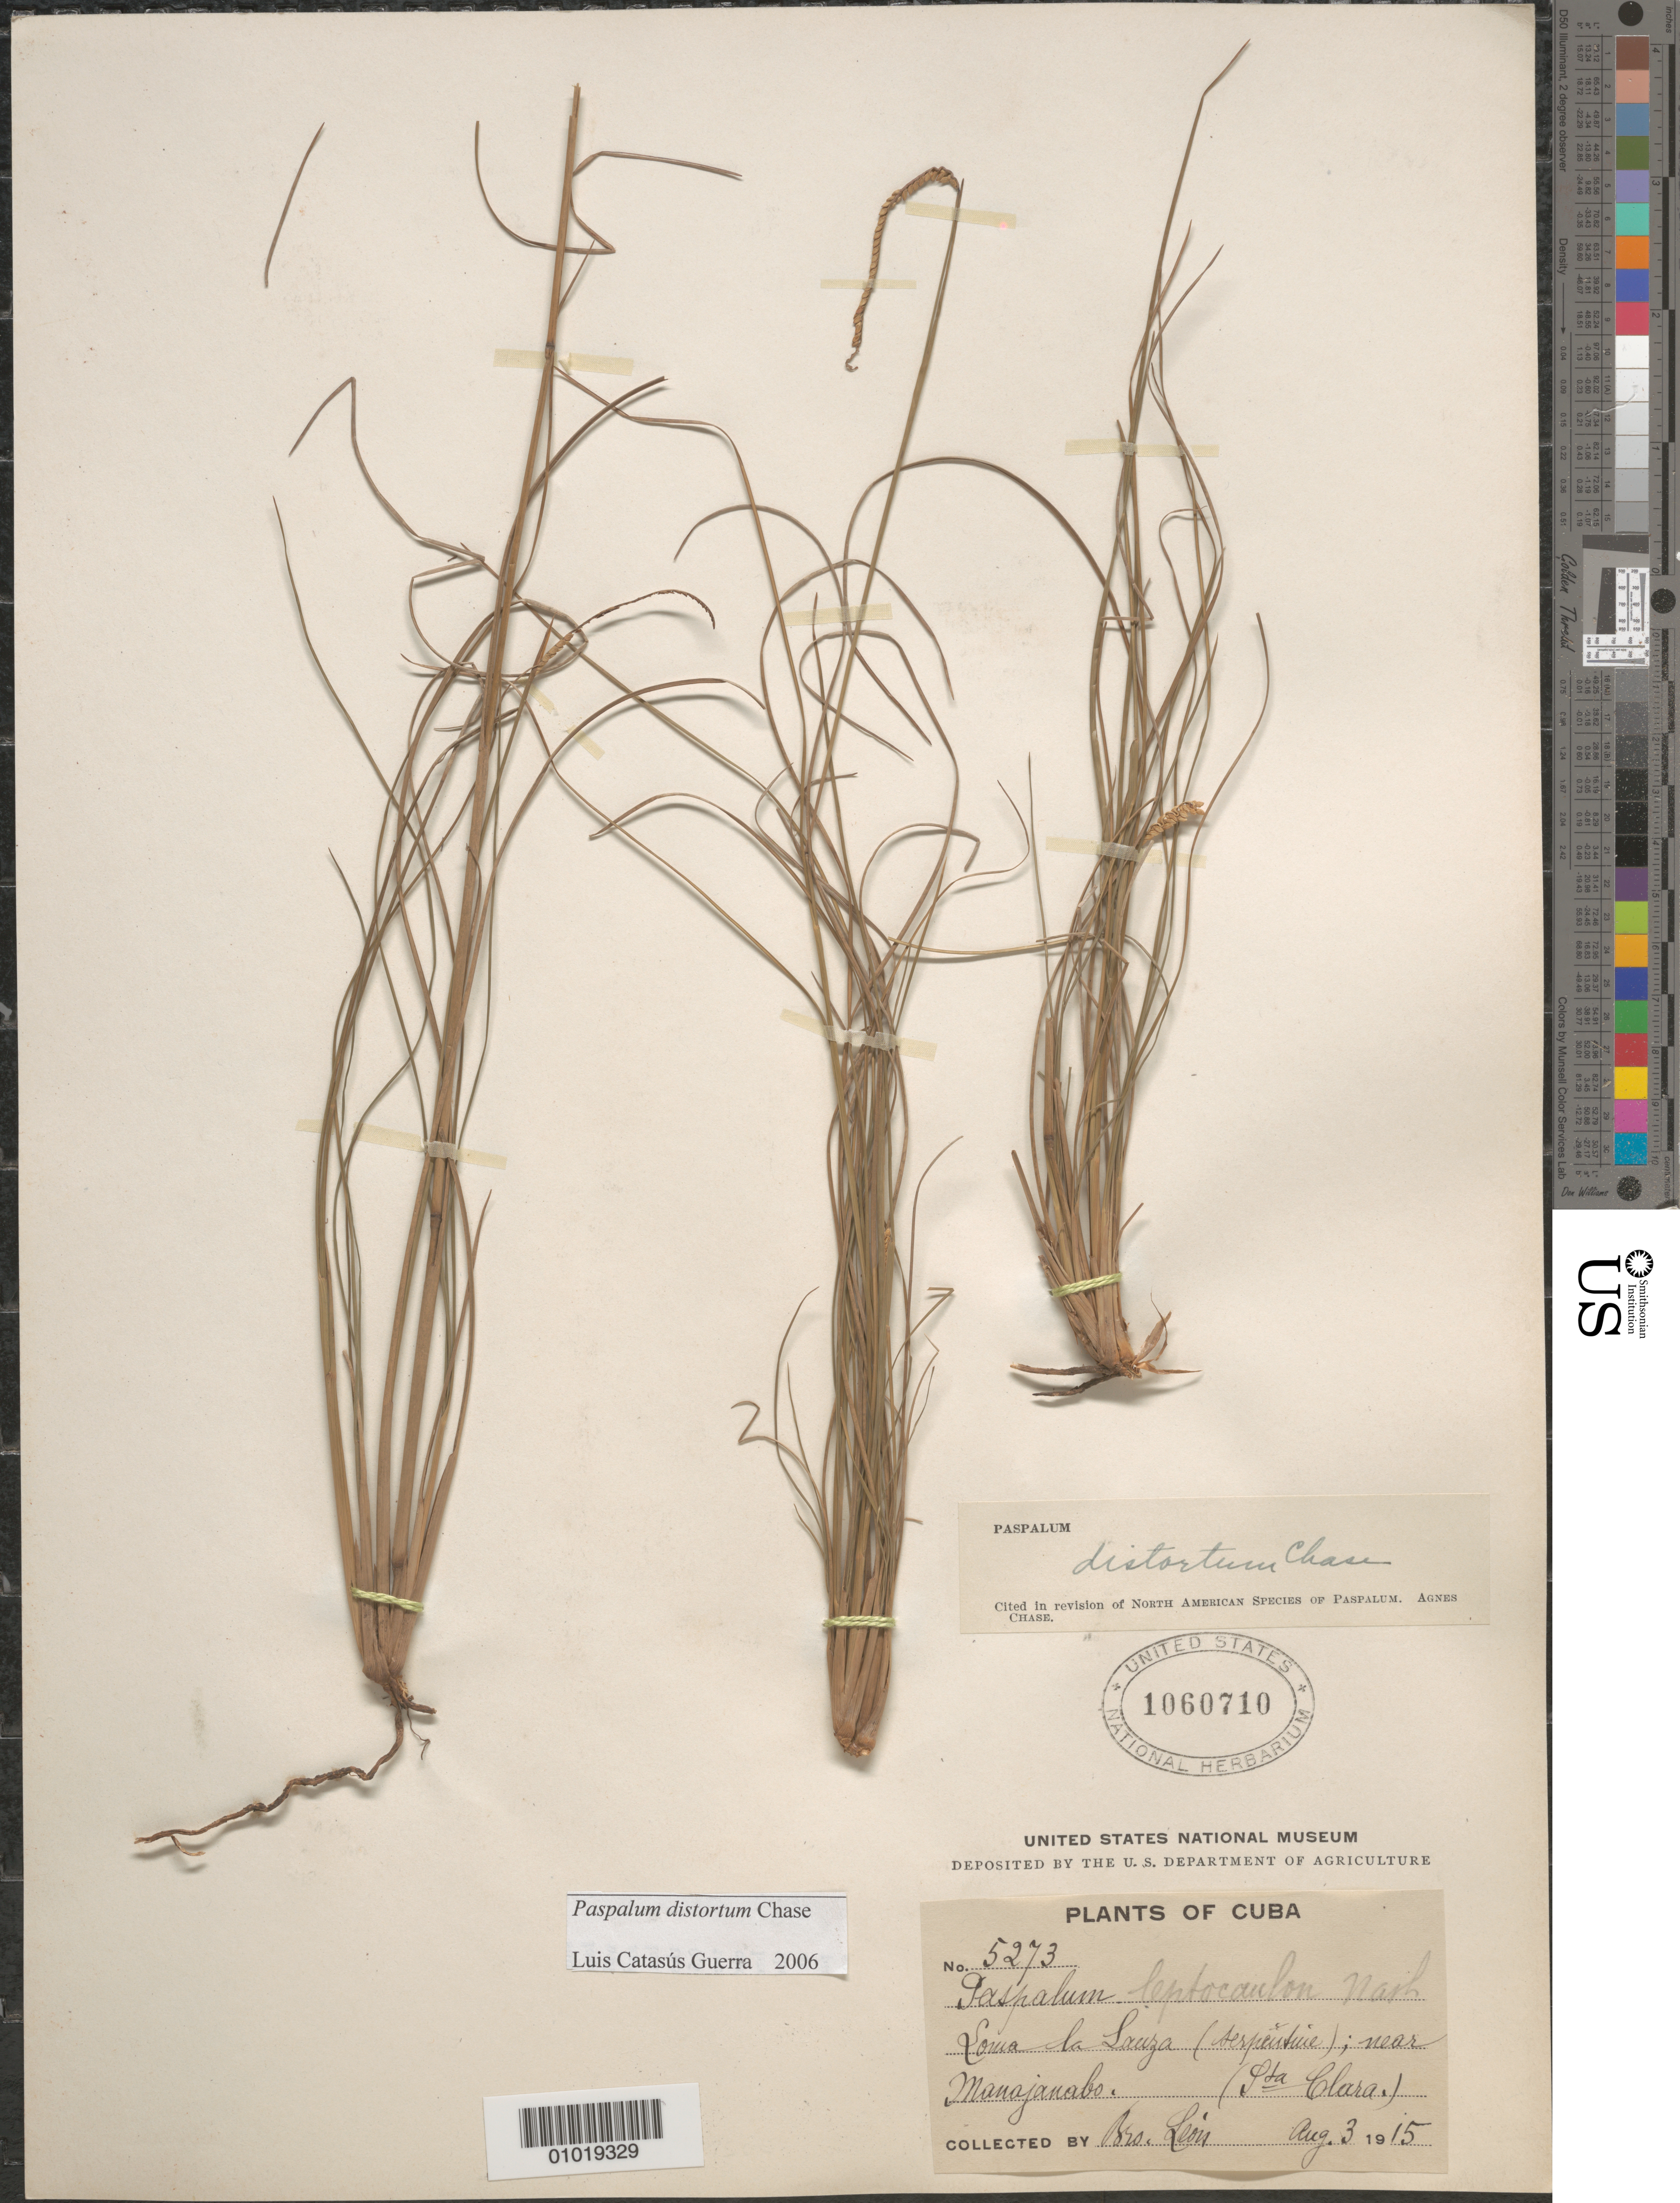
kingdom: Plantae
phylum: Tracheophyta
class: Liliopsida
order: Poales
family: Poaceae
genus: Paspalum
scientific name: Paspalum distortum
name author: Chase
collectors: Bro. León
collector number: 5273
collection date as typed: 03 Aug 1915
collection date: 1915-08-03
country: Cuba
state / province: Villa Clara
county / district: Santa Clara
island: Cuba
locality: Near Manajanabo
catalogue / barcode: US 1060710